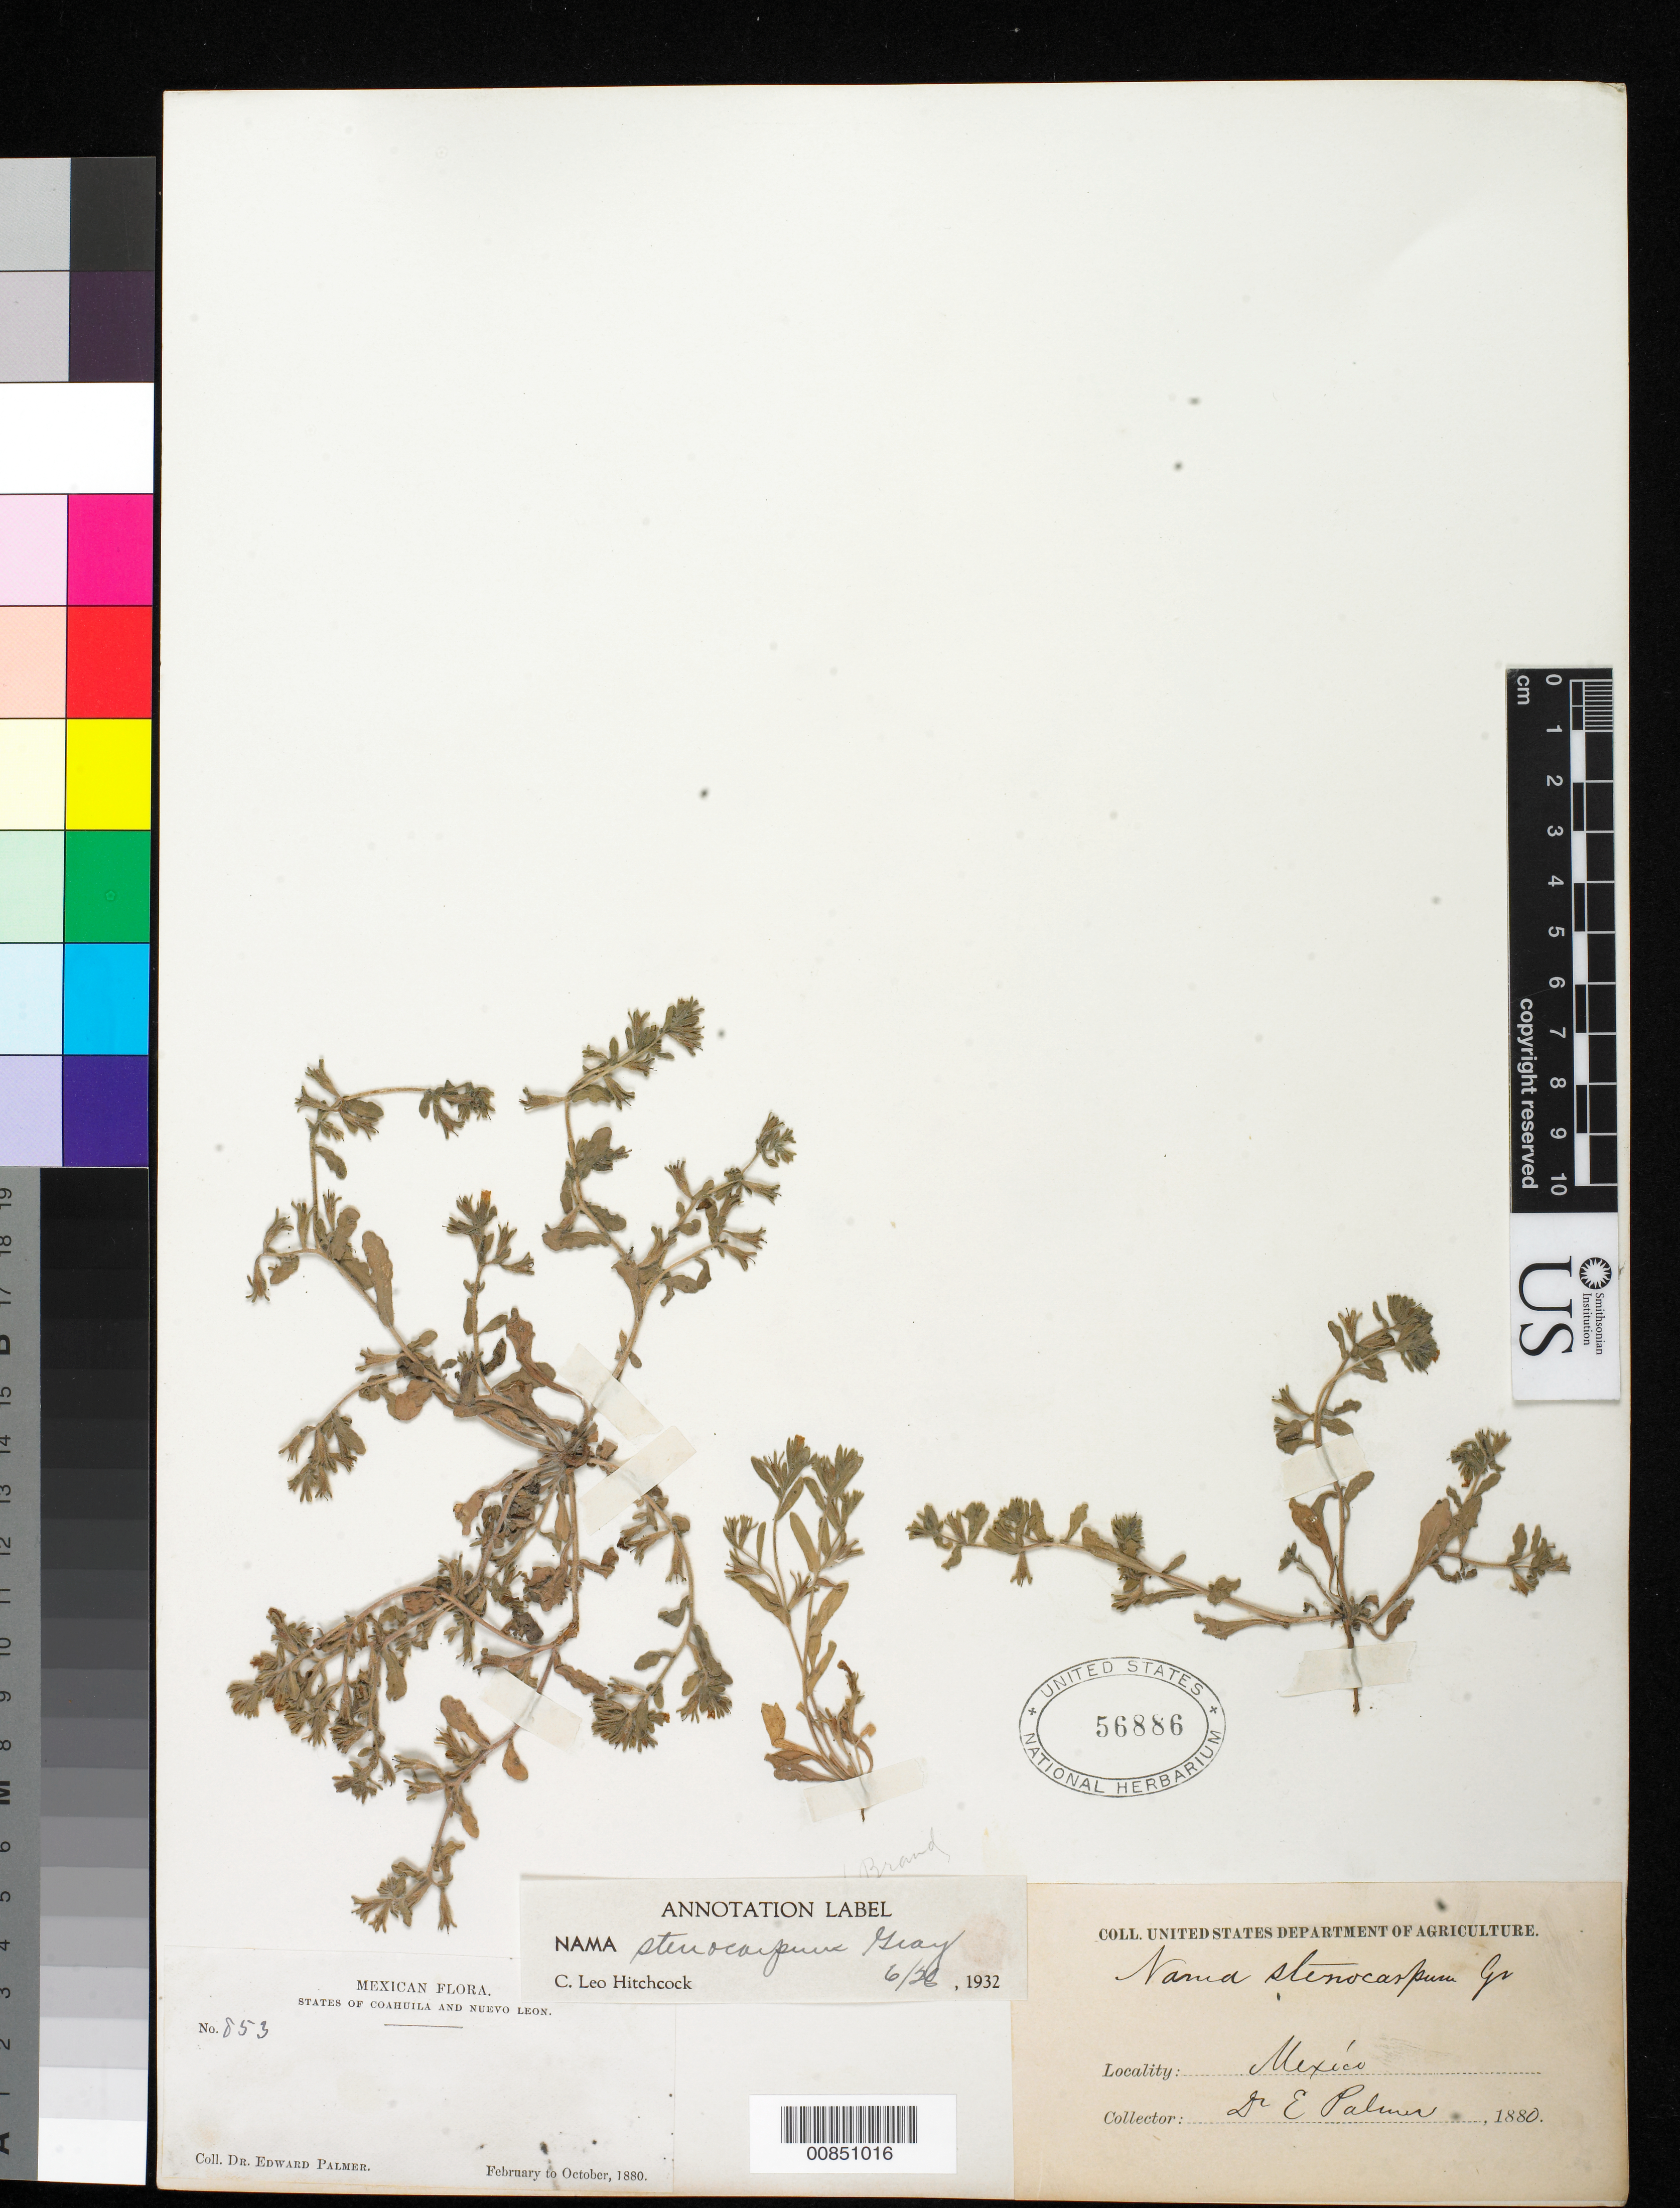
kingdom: Plantae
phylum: Tracheophyta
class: Magnoliopsida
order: Boraginales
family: Namaceae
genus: Nama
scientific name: Nama stenocarpum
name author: A. Gray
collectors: E. Palmer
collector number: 853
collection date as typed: Feb 1880 to -- Oct 1880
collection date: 1880-02/1880-10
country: Mexico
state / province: Coahuila / Nuevo León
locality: States of Coahuila and Nuevo León.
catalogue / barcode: US 56886